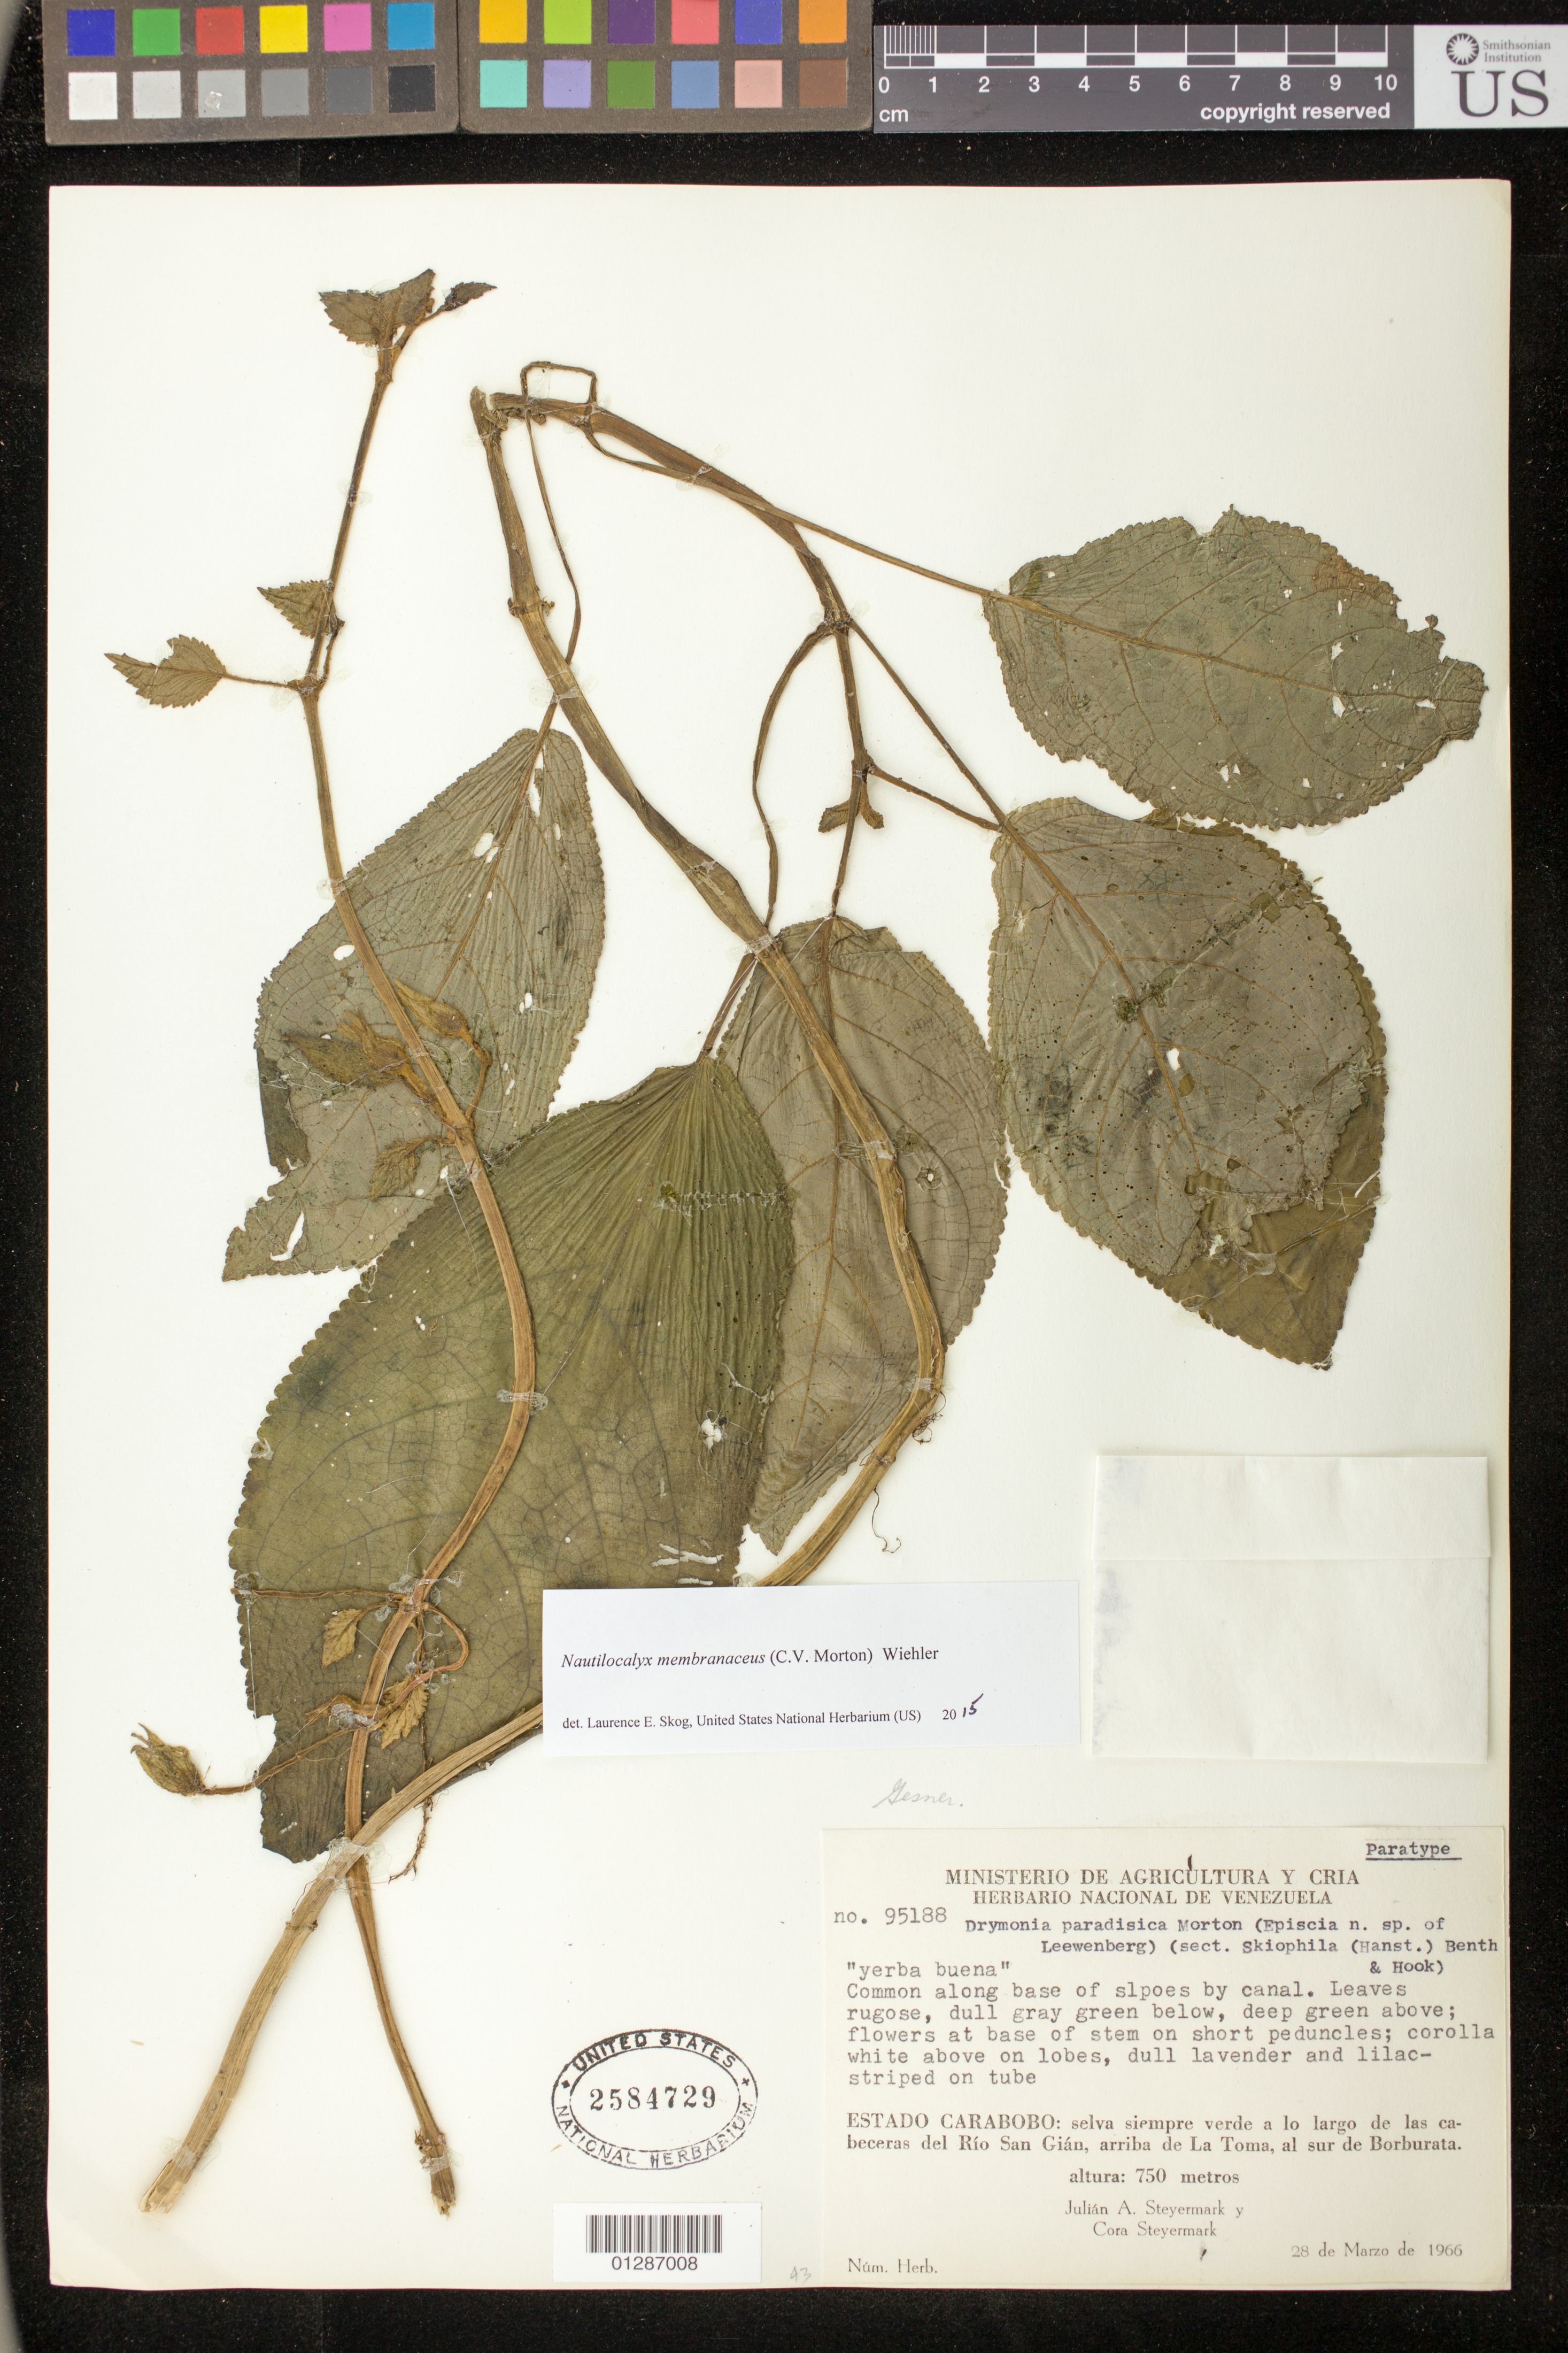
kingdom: Plantae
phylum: Tracheophyta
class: Magnoliopsida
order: Lamiales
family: Gesneriaceae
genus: Nautilocalyx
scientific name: Nautilocalyx membranaceus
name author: (C.V. Morton) Wiehler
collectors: J. Steyermark & C. Steyermark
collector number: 95188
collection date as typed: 28 Mar 1966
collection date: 1966-03-28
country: Venezuela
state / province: Carabobo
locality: Selva siempre verde a lo largo de las cabeceras del Rio San Gian, arriba de La Toma, al sur de Borburata.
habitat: Herb.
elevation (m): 750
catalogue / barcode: US 2584729